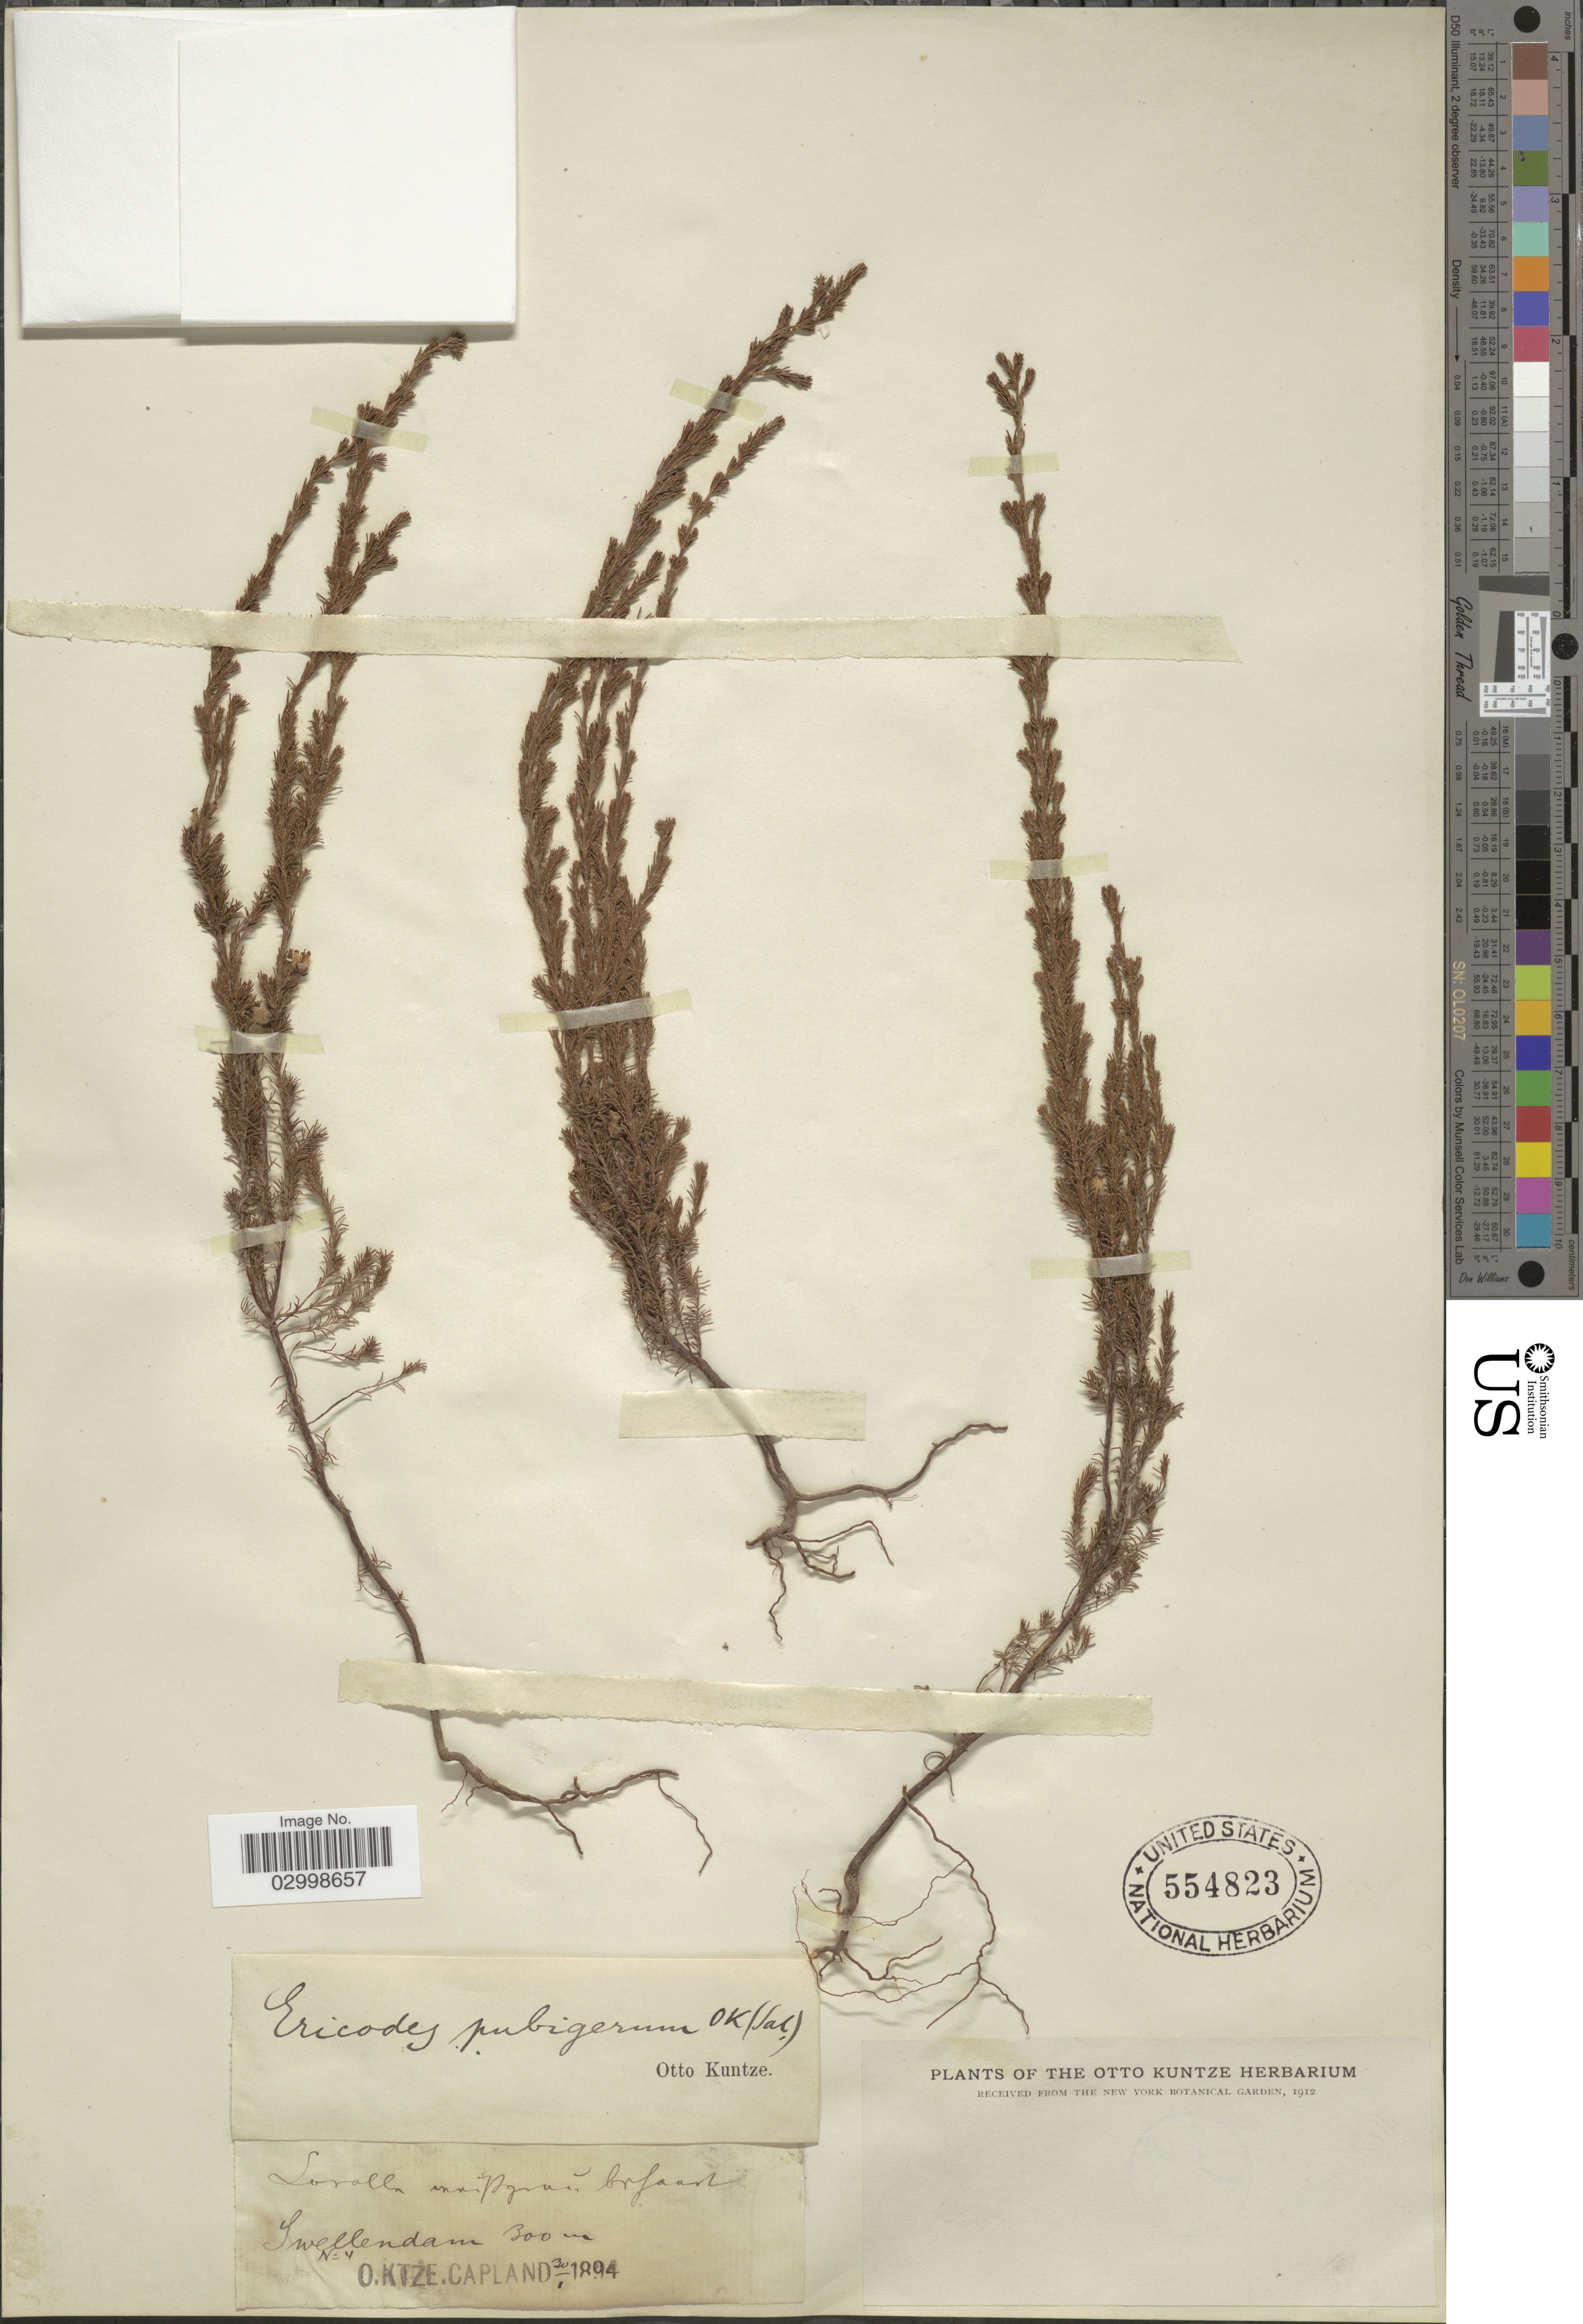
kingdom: Plantae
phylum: Tracheophyta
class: Magnoliopsida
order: Ericales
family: Ericaceae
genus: Erica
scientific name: Erica pubigera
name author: Salis.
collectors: C.E.O. Kuntze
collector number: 4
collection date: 1894-01-30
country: South Africa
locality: Swellendam.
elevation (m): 300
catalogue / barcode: US 554823